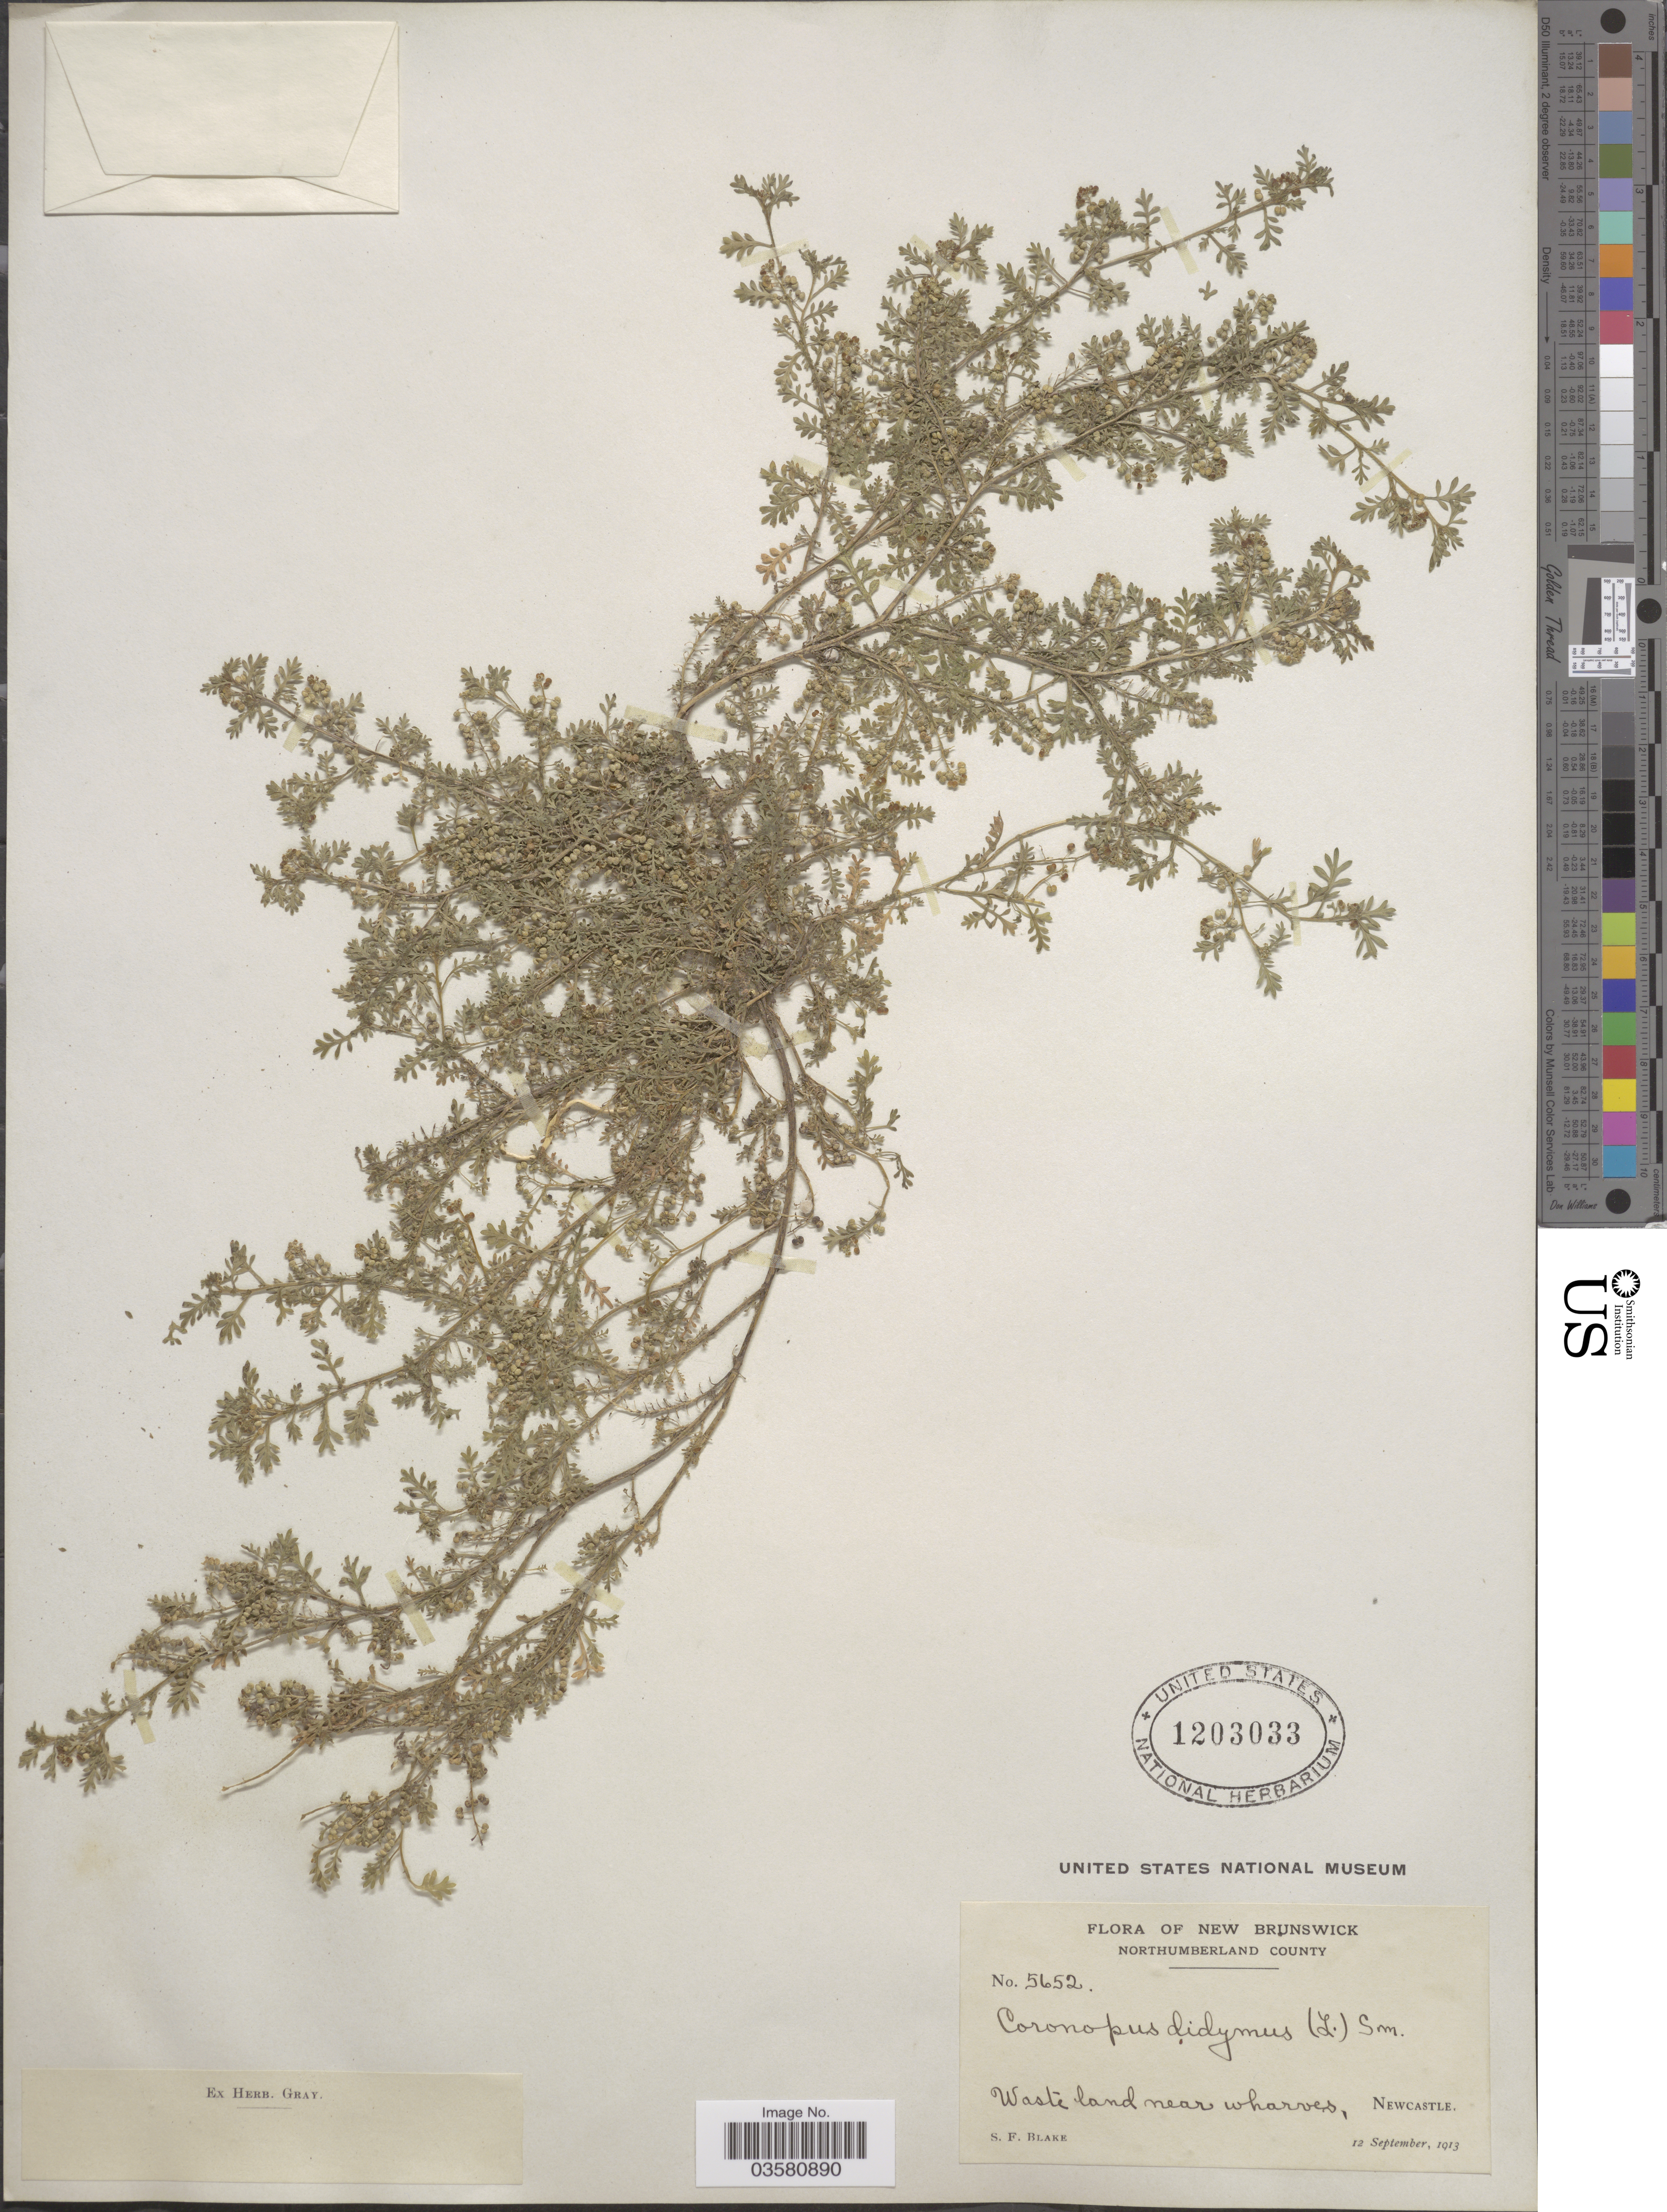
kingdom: Plantae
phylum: Tracheophyta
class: Magnoliopsida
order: Brassicales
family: Brassicaceae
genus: Lepidium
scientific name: Lepidium didymum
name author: L.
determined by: Strong, M. T., (US), Smithsonian Institution - National Museum of Natural History (UNITED STATES)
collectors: S. Blake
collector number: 5652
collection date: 1913-09-12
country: Canada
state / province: New Brunswick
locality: Northumberland County. Waste land near wharves, Newcastle.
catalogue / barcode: US 1203033